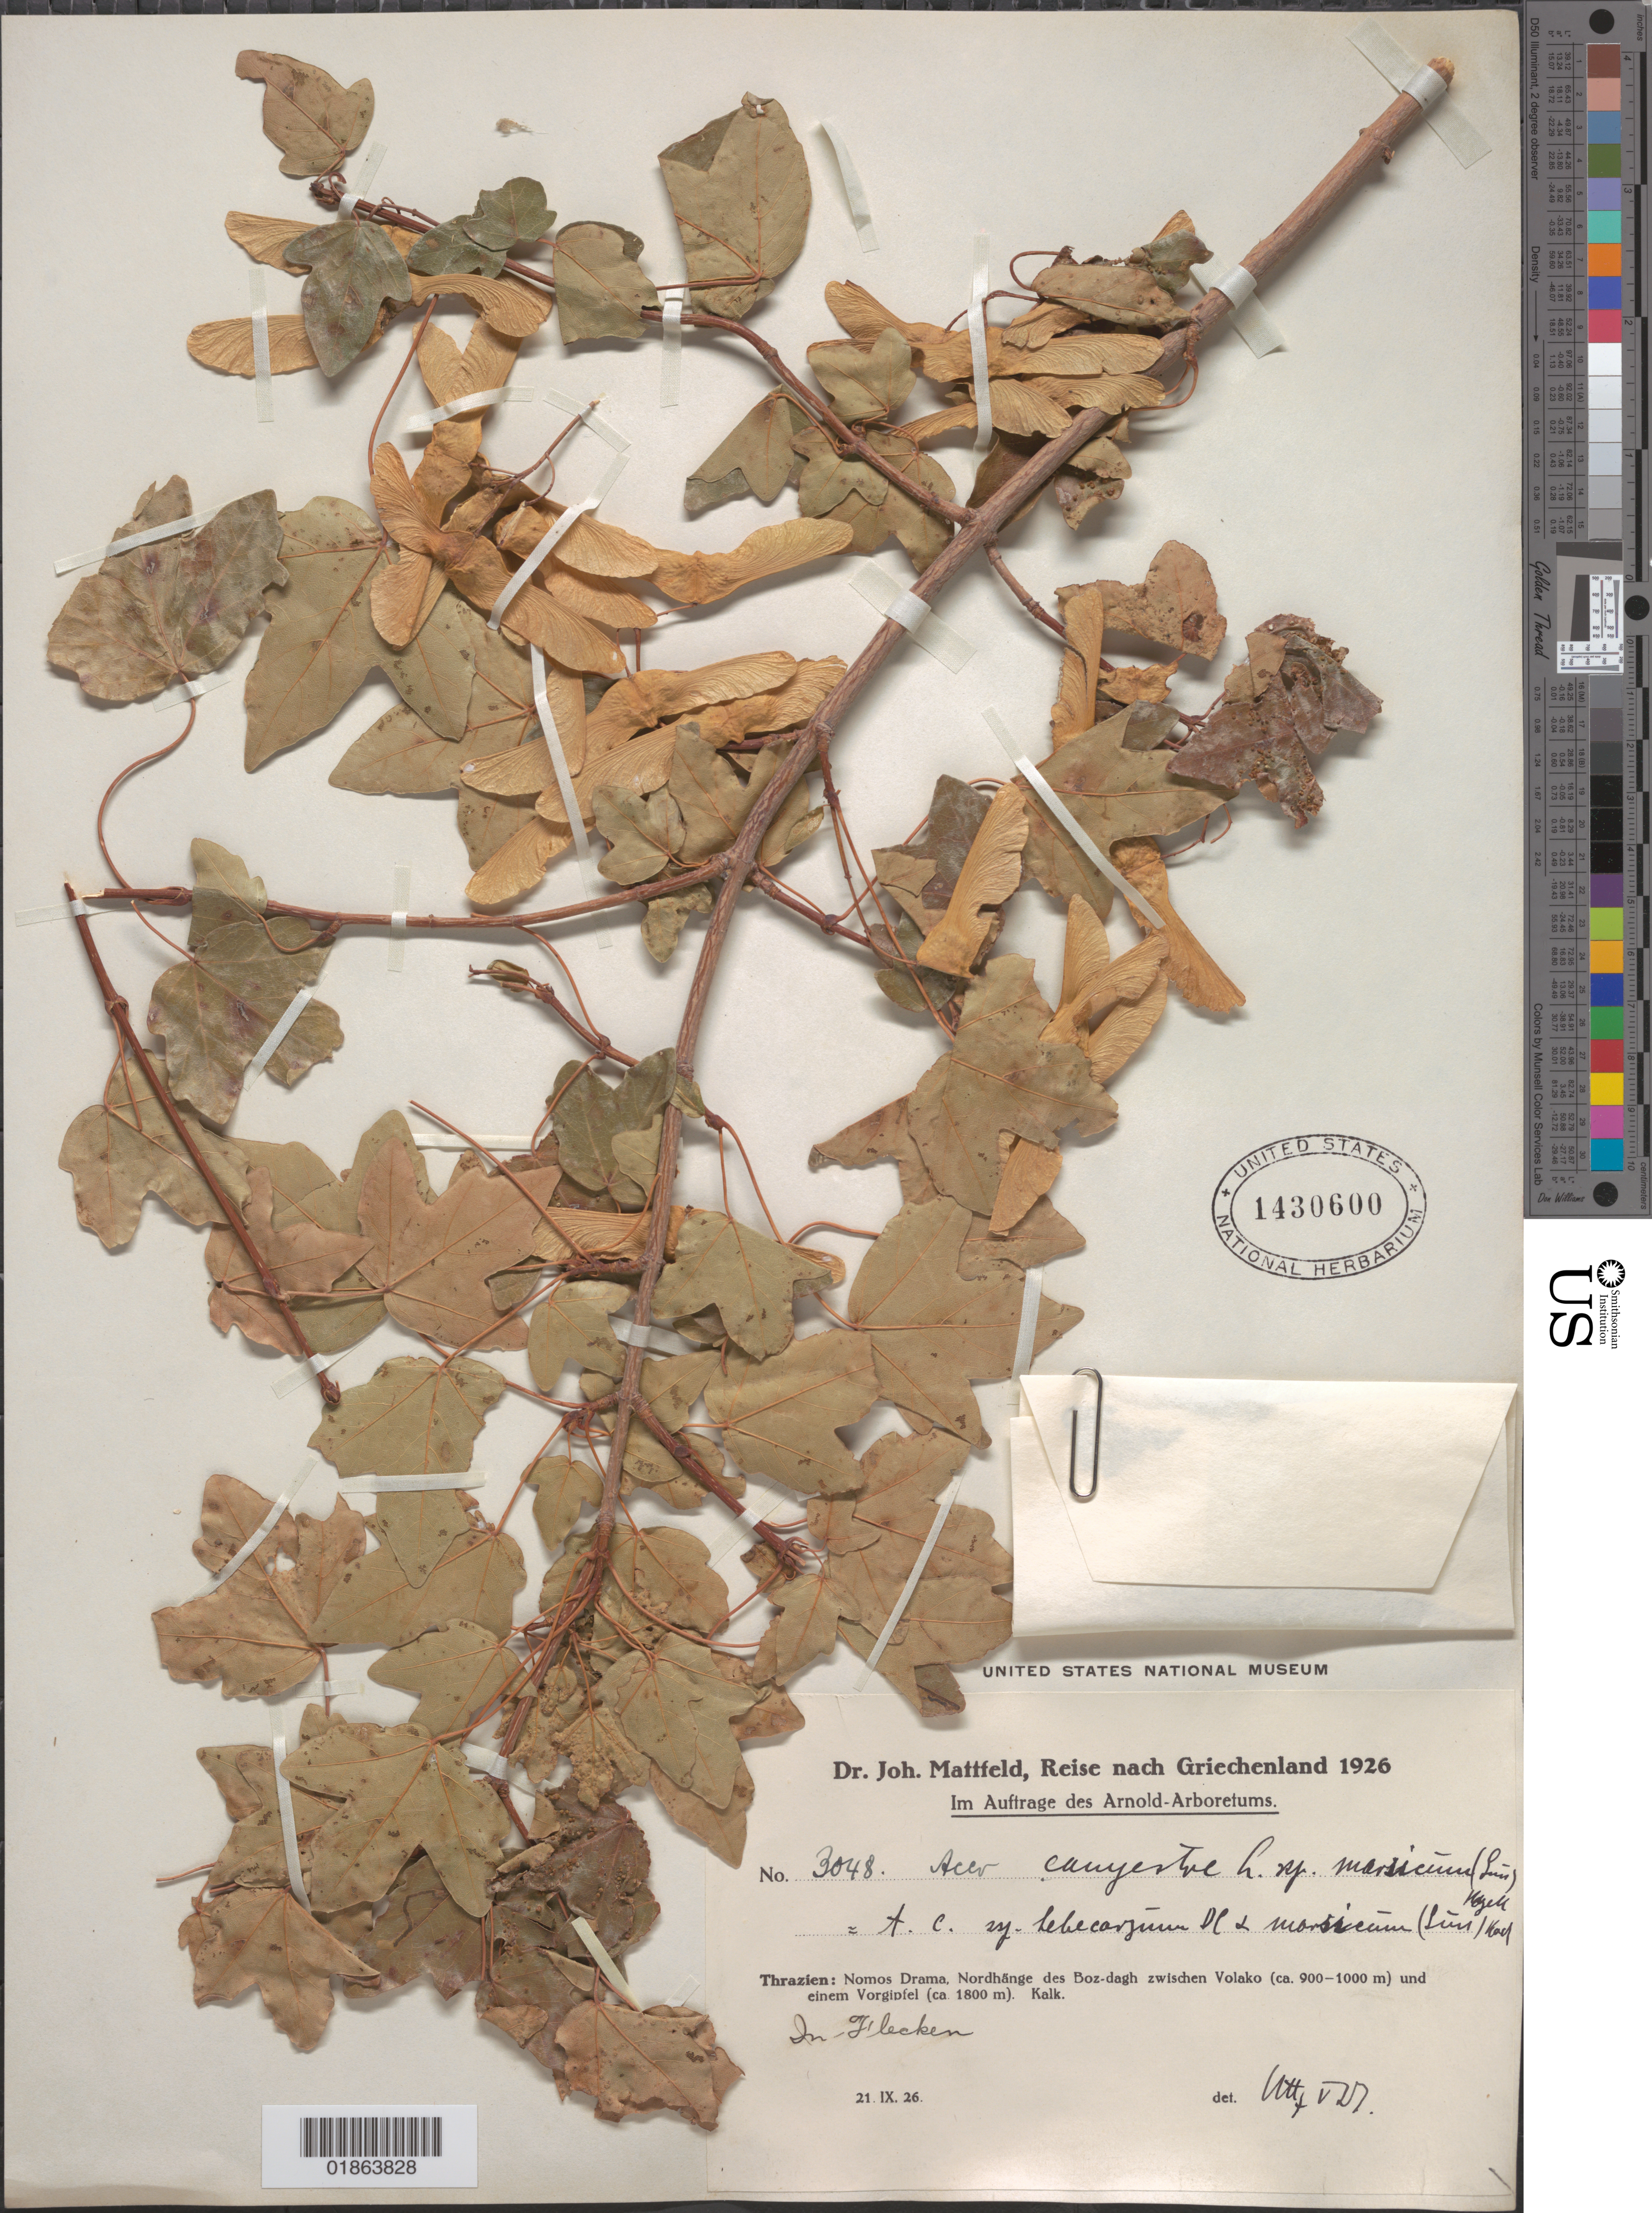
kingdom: Plantae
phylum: Tracheophyta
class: Magnoliopsida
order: Sapindales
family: Sapindaceae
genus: Acer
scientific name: Acer campestre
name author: L.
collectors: J. Mattfeld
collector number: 3048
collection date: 1926-09-21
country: Greece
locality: Thrazien: Nomos Drama, Nordhänge des Boz-dagh zwischen Volako und einem Vorgipfel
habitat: Kalk [lime]. In Flecken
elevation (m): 900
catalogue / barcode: US 1430600